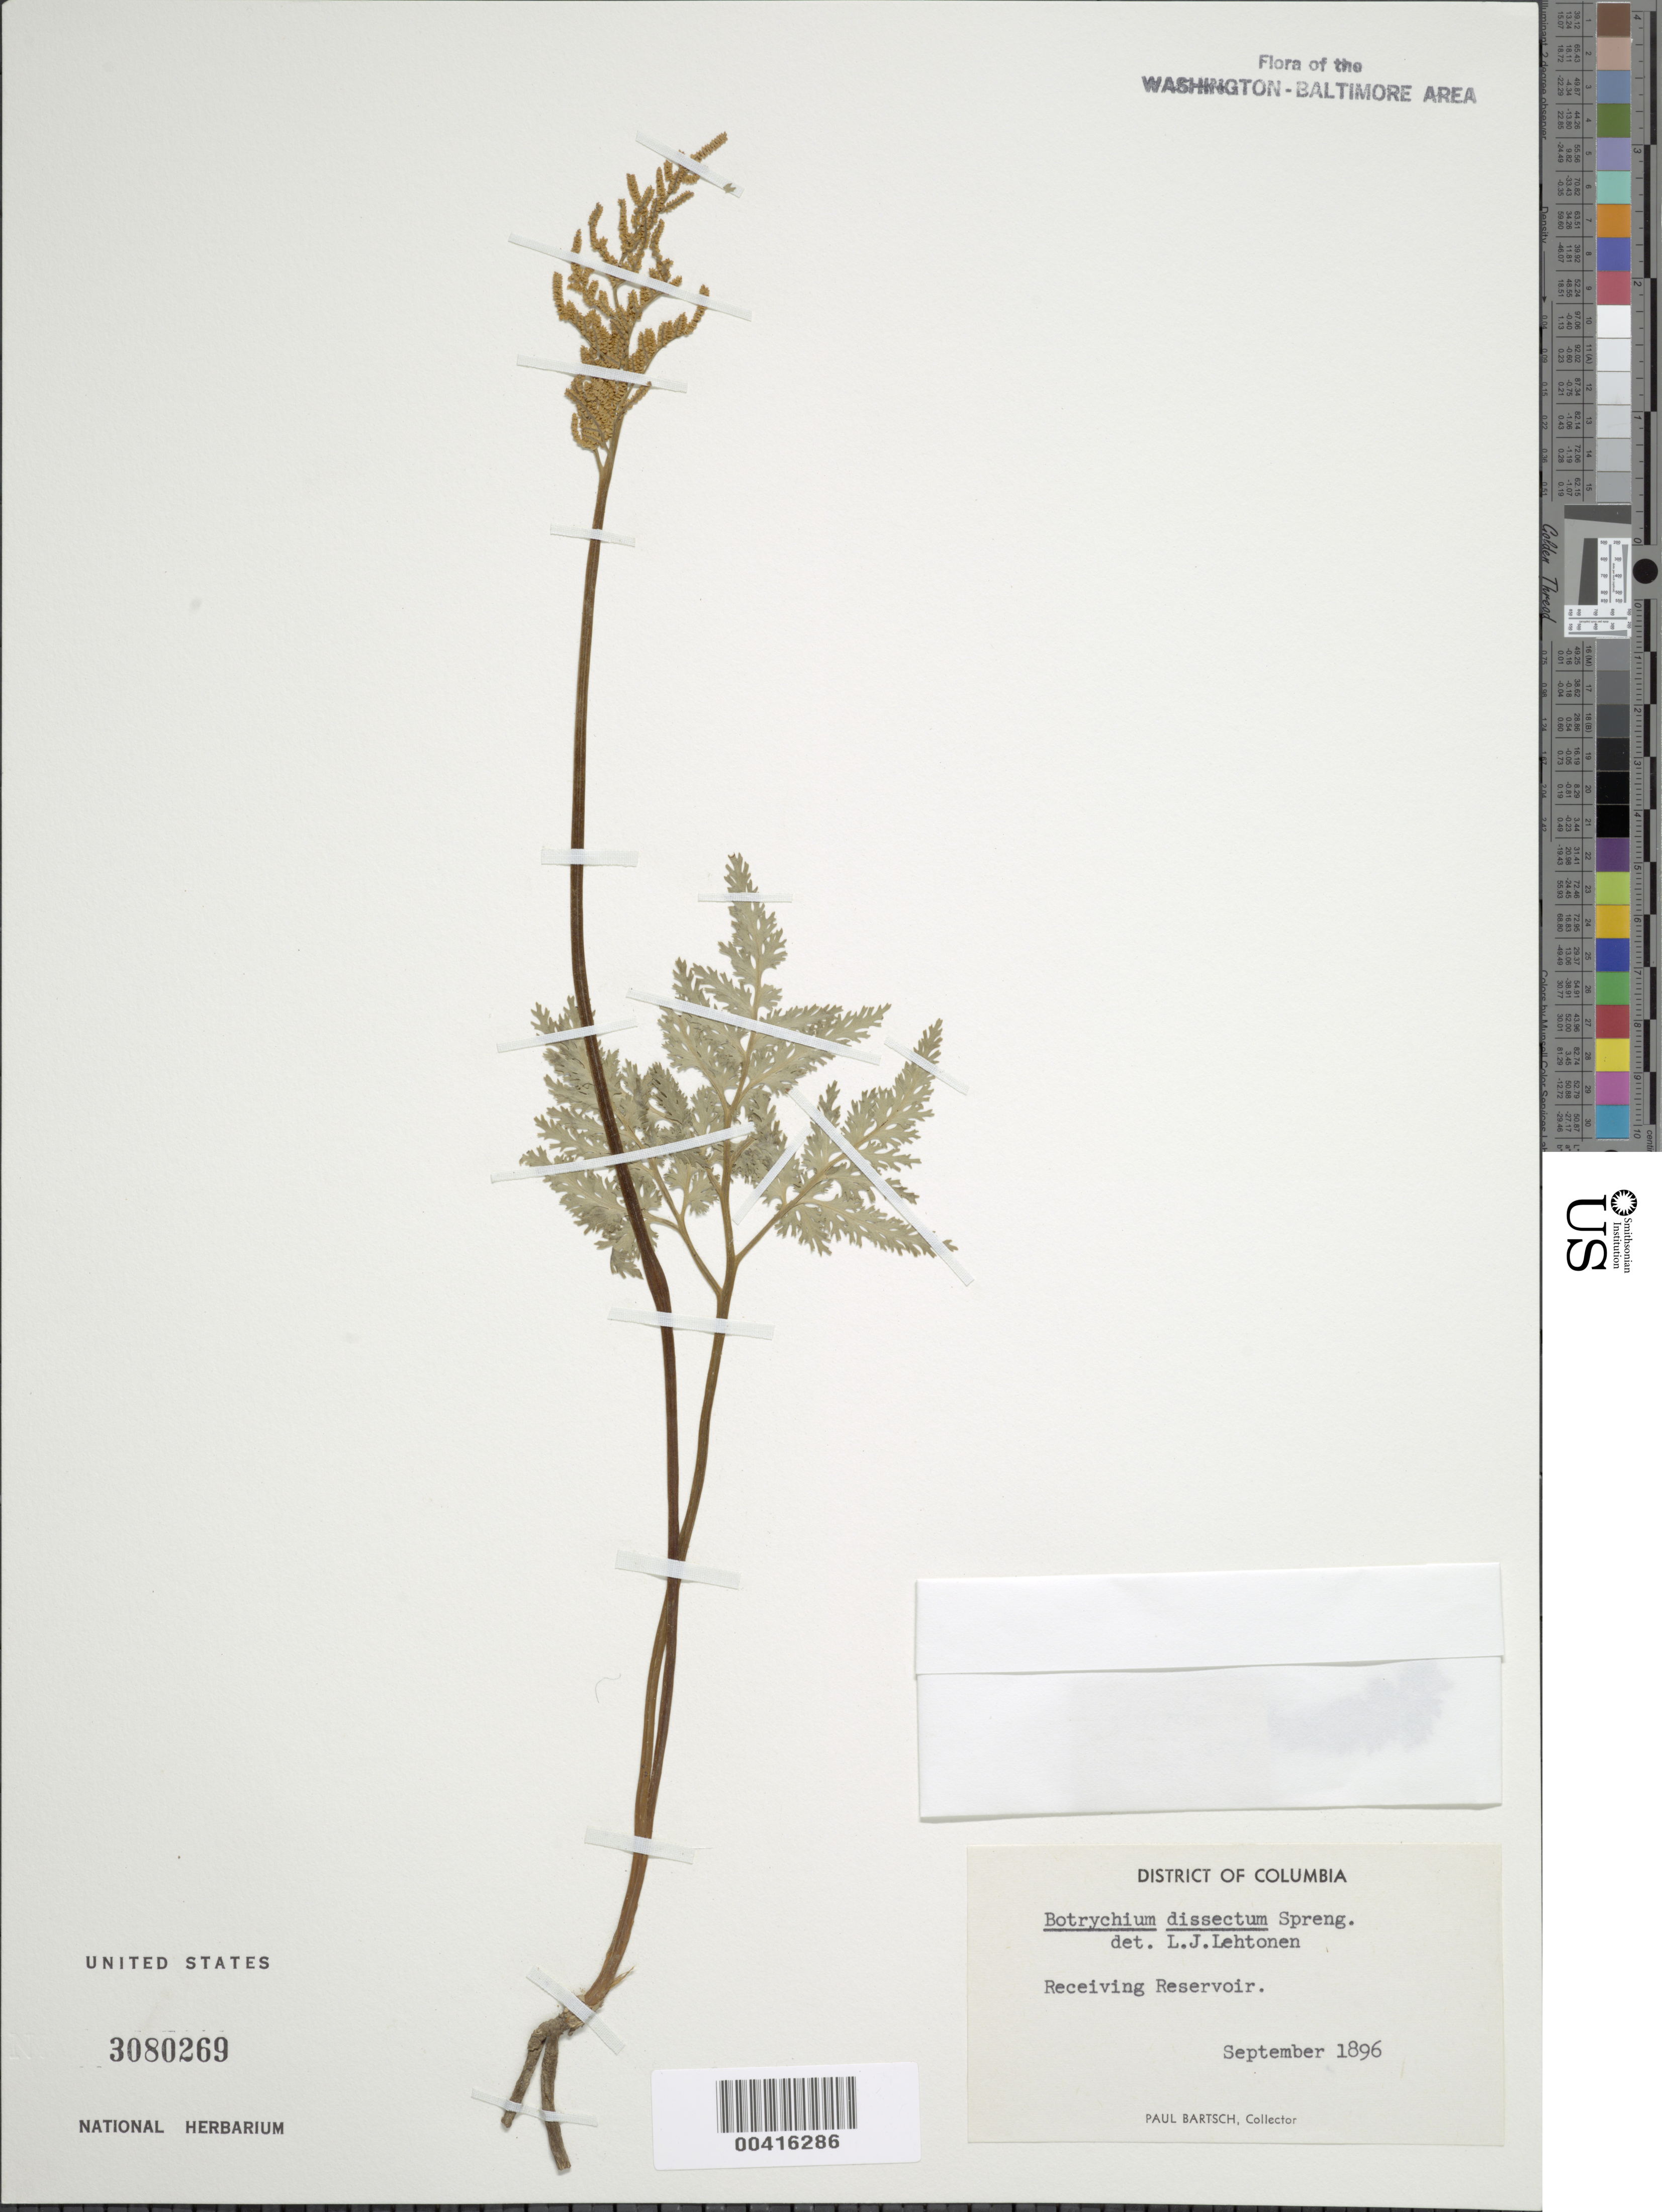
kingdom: Plantae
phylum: Tracheophyta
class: Polypodiopsida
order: Ophioglossales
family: Ophioglossaceae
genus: Botrychium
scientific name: Botrychium dissectum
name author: Spreng.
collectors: P. Bartsch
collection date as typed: Sep 1896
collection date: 1896-09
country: United States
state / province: District of Columbia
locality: Receiving Reservoir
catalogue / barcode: US 3080269